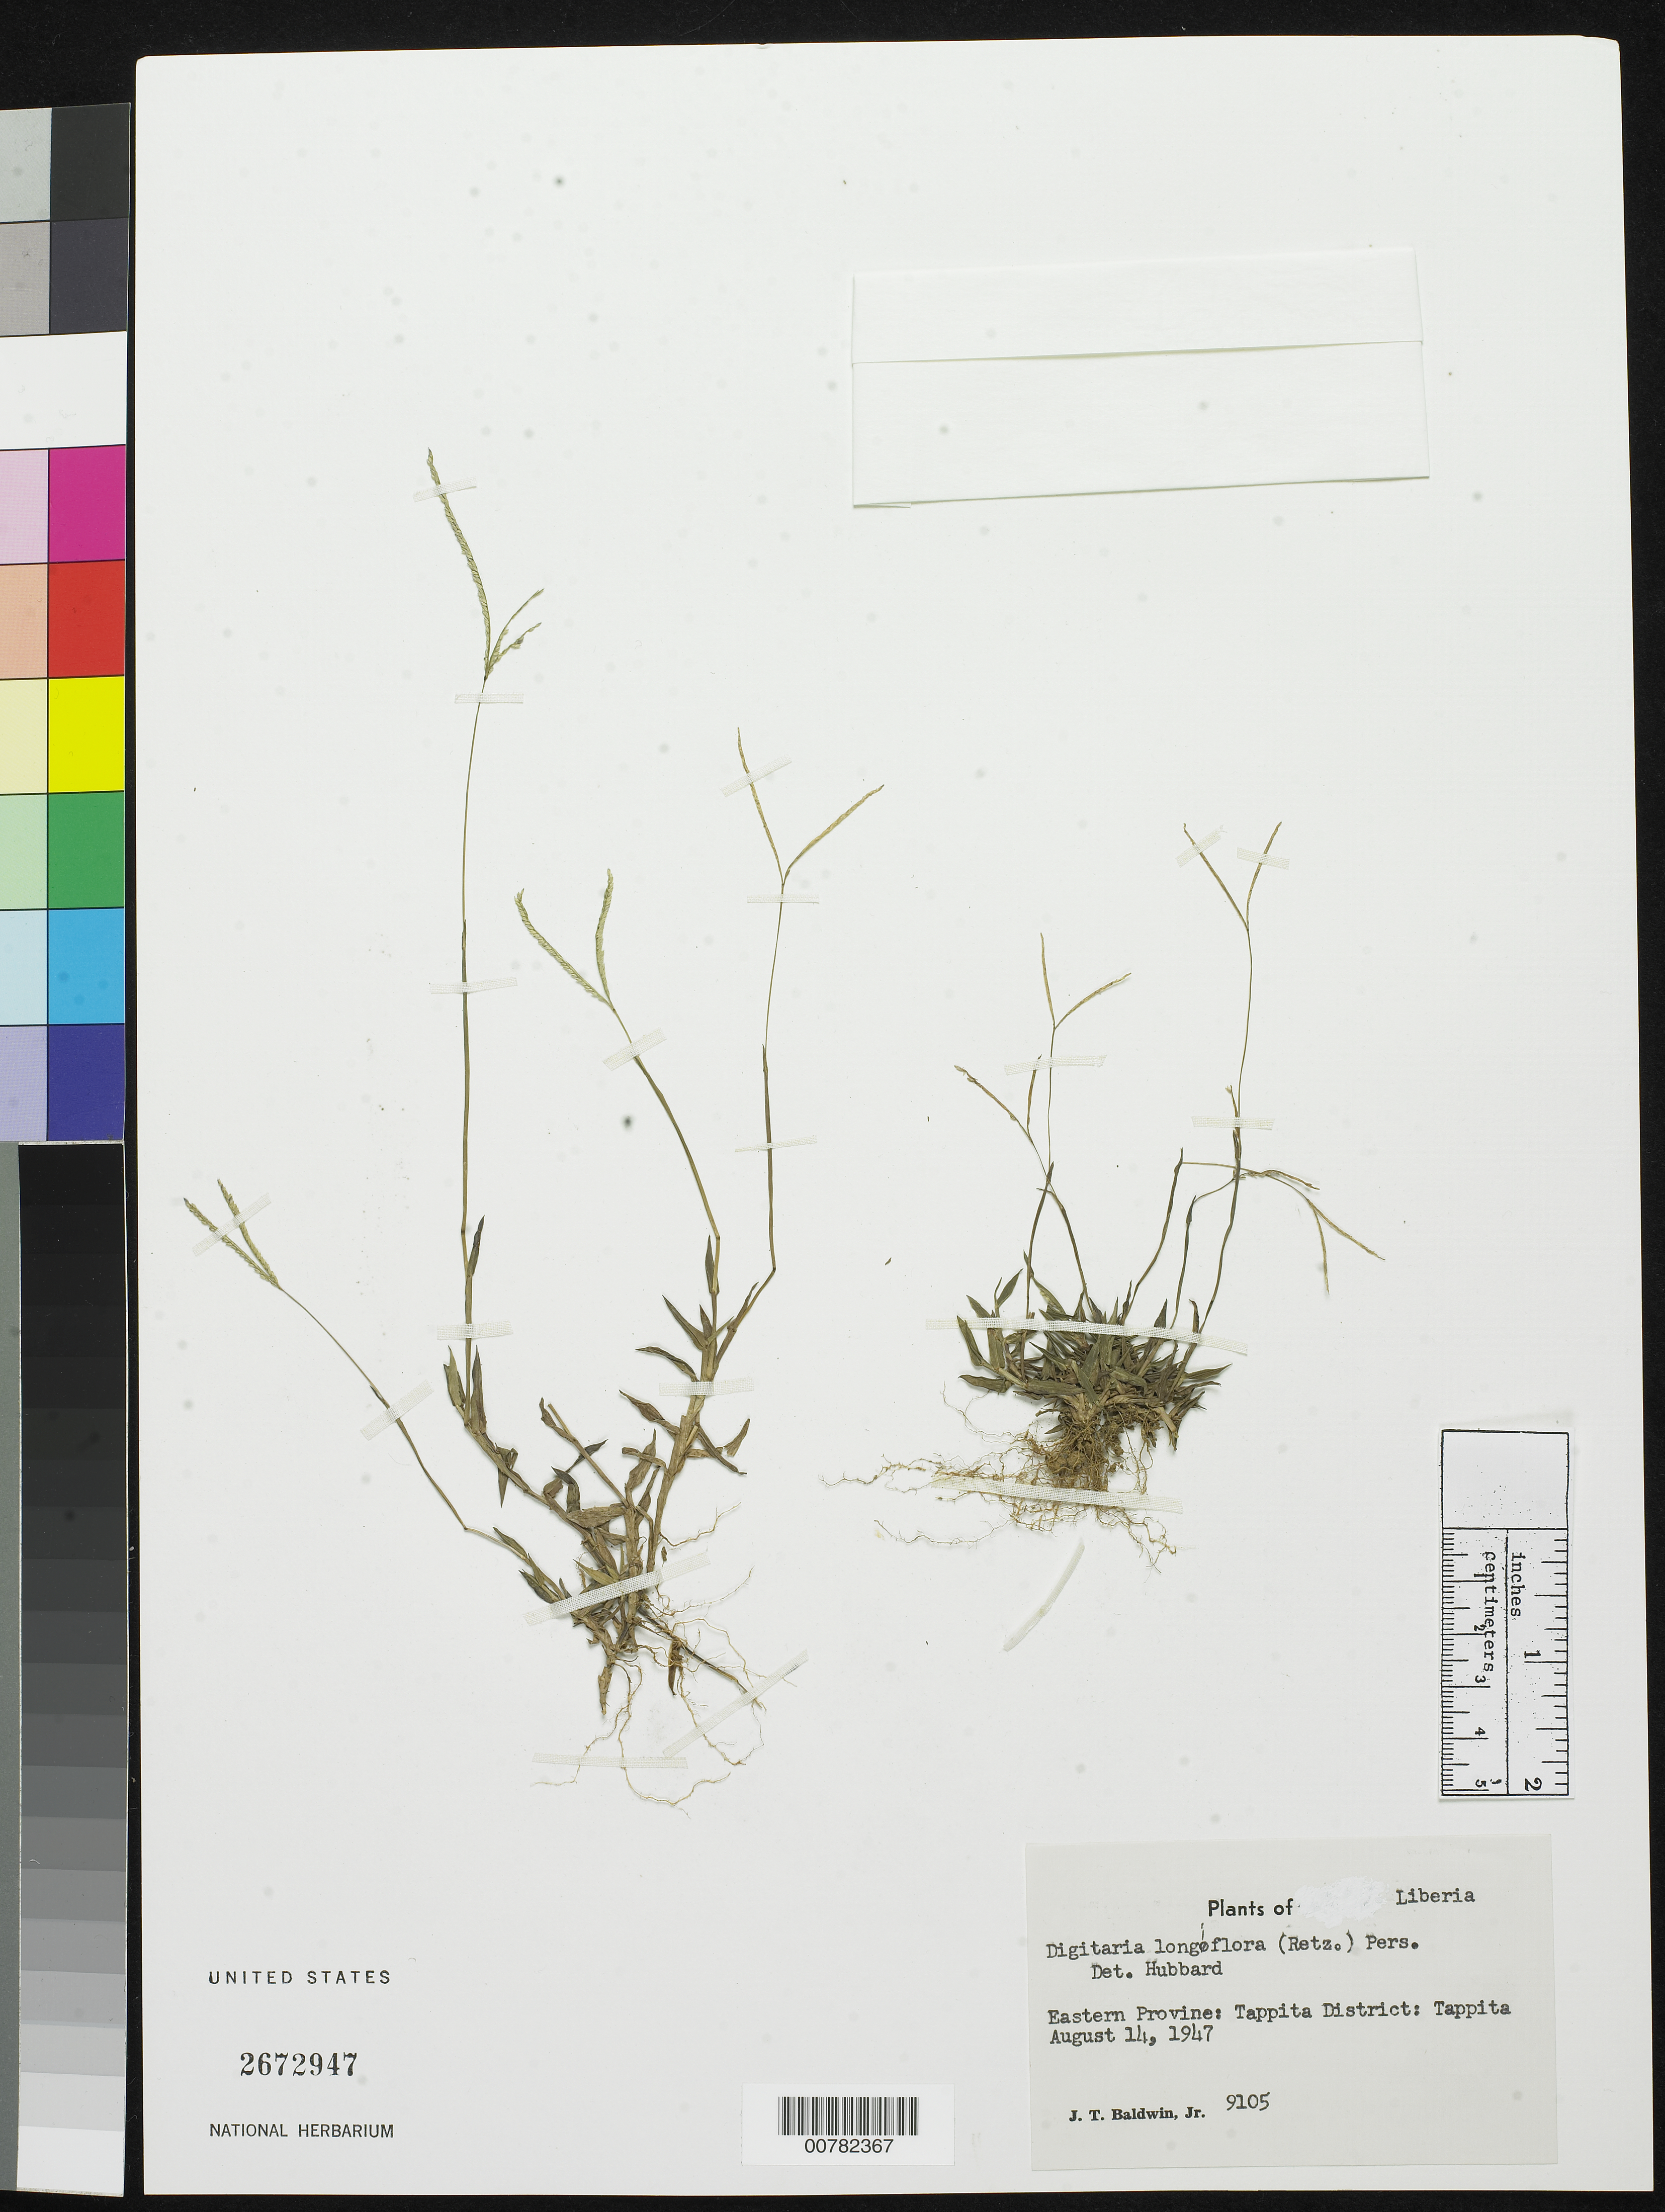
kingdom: Plantae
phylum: Tracheophyta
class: Liliopsida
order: Poales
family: Poaceae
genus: Digitaria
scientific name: Digitaria longiflora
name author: (Retz.) Pers.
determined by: Hubbard, C. E.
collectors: J. T. Baldwin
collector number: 9105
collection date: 1947-08-14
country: Liberia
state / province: Nimba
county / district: Tappita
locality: Tappita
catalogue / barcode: US 2672947